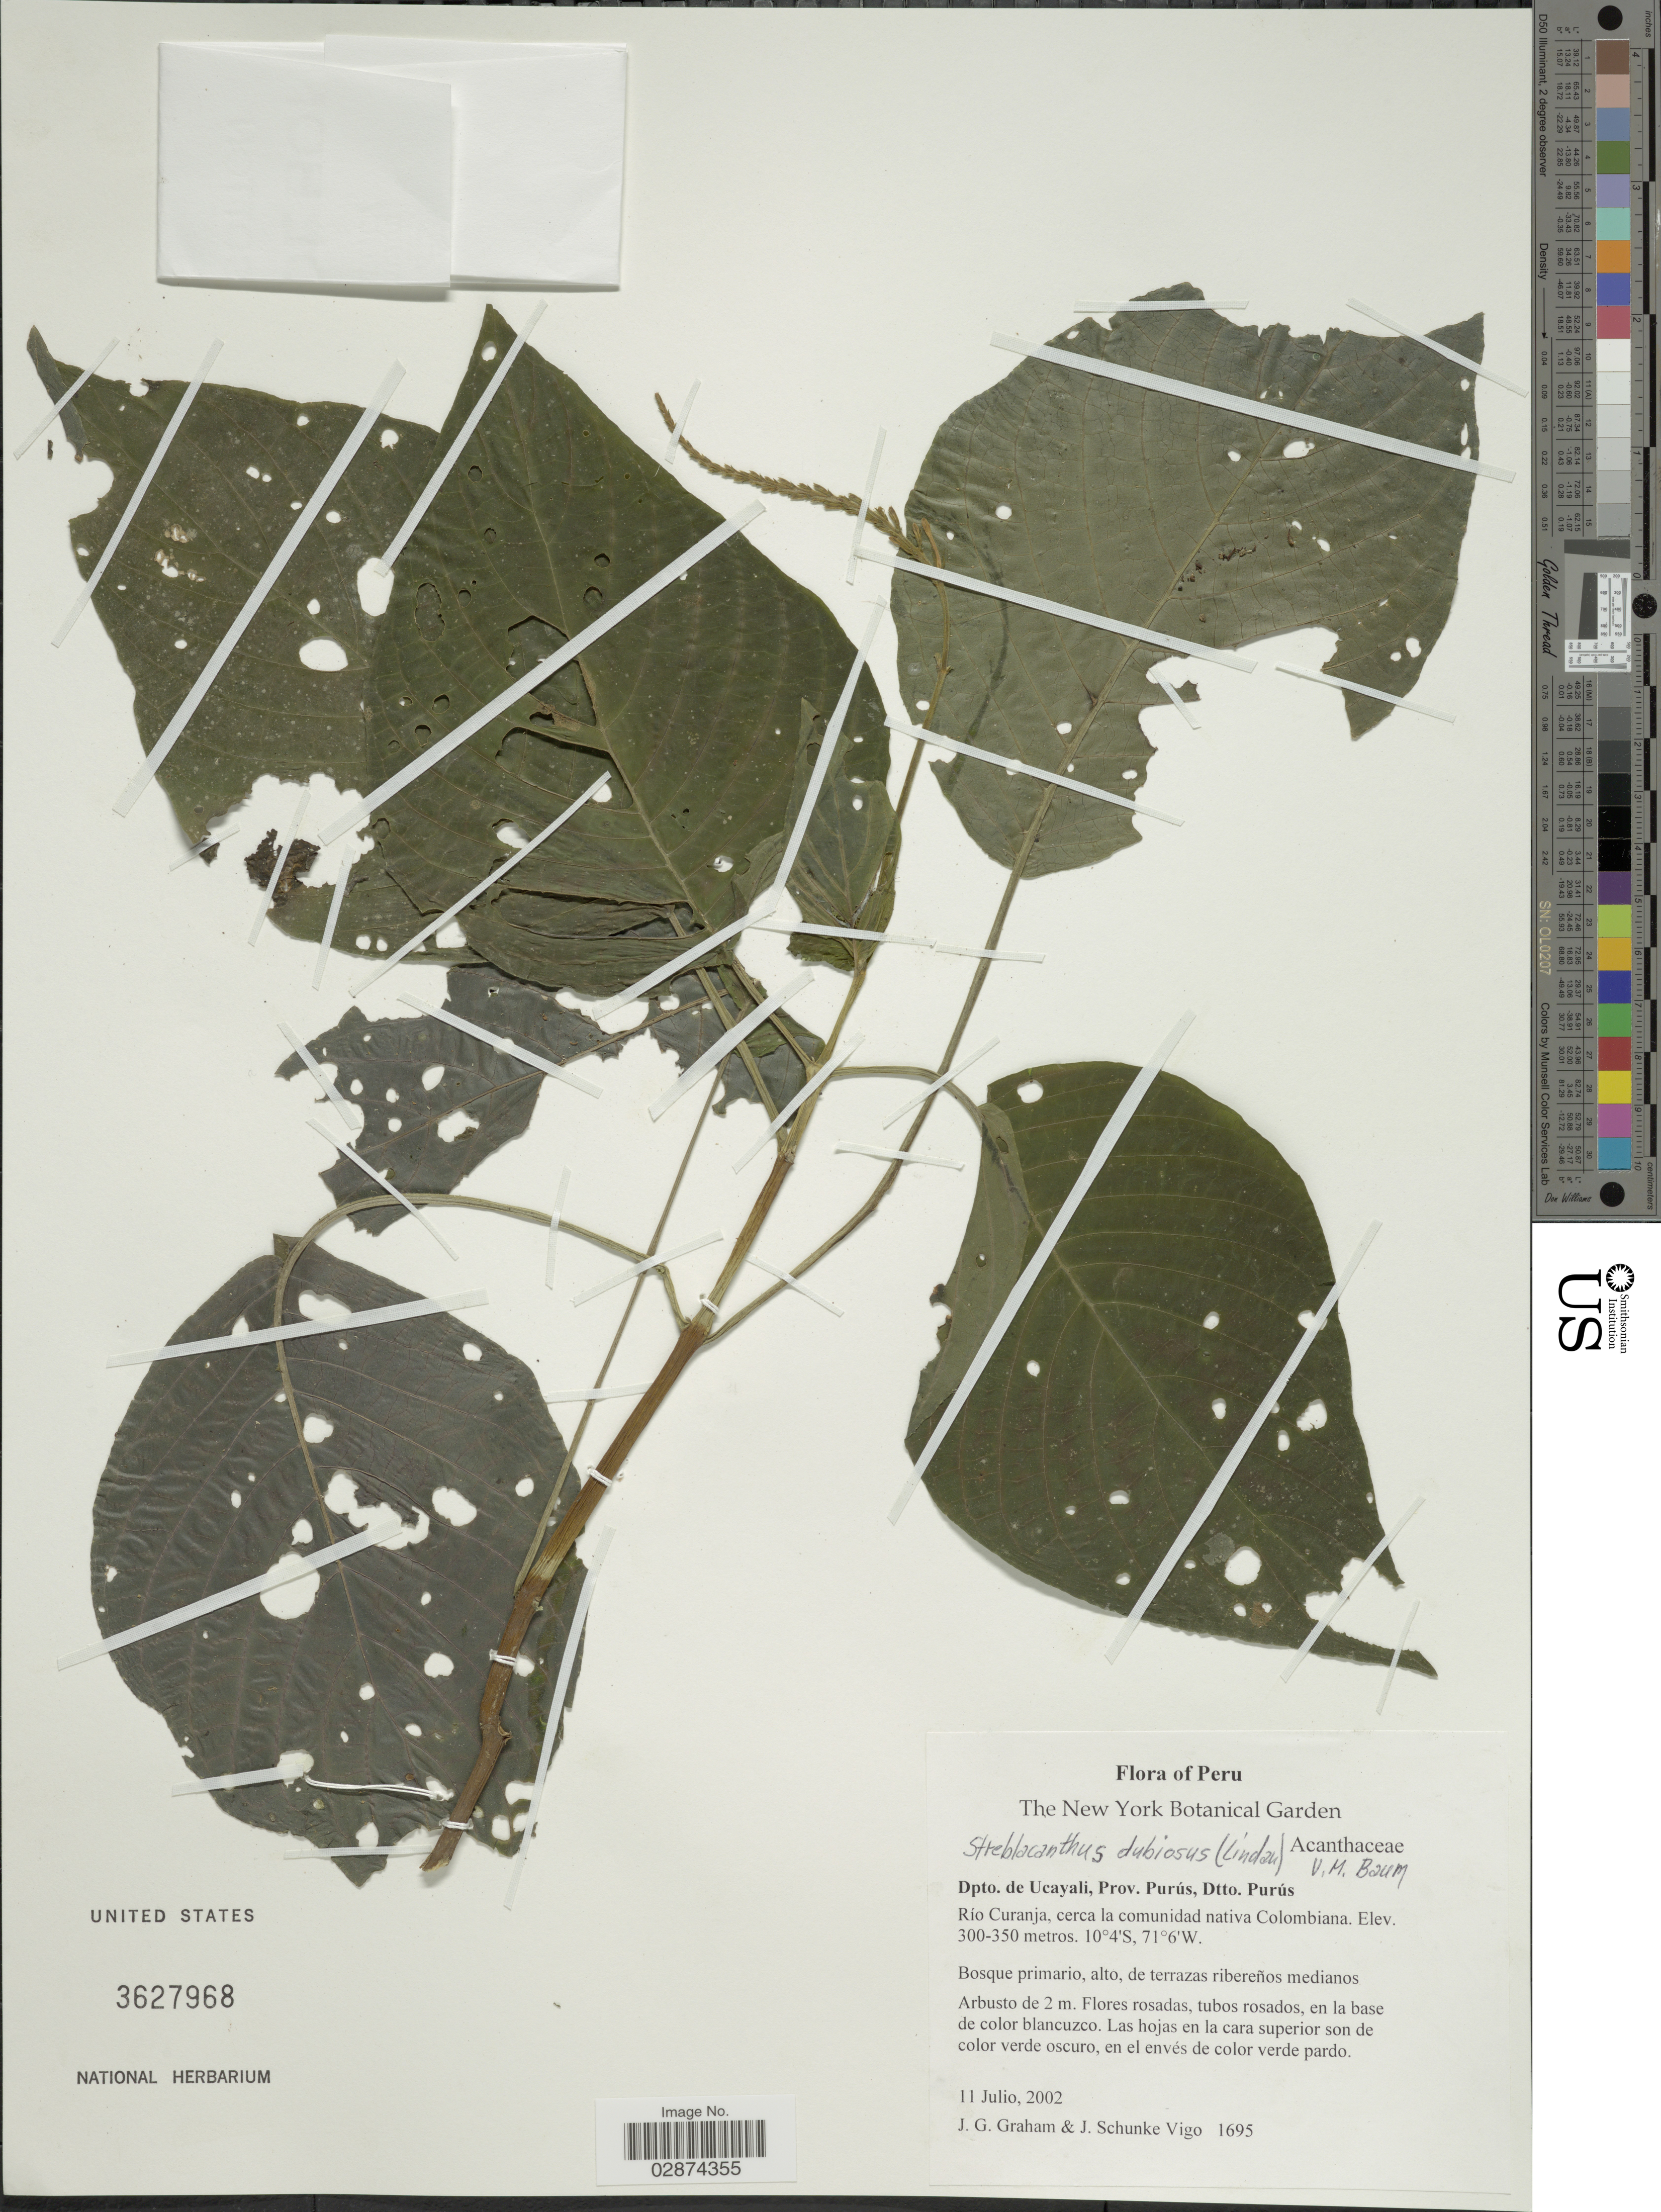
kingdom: Plantae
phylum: Tracheophyta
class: Magnoliopsida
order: Lamiales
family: Acanthaceae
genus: Streblacanthus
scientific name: Streblacanthus dubiosus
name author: (Lindau) V.M. Baum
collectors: J. Graham & J. Schunke Vigo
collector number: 1695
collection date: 2002-07-11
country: Peru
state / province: Ucayali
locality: Dpto. de Ucayali, Prov. Purús, Dtto. Purús. Río Curanja, cerca la comunidad nativa Colombiana.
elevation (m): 300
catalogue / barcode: US 3627968